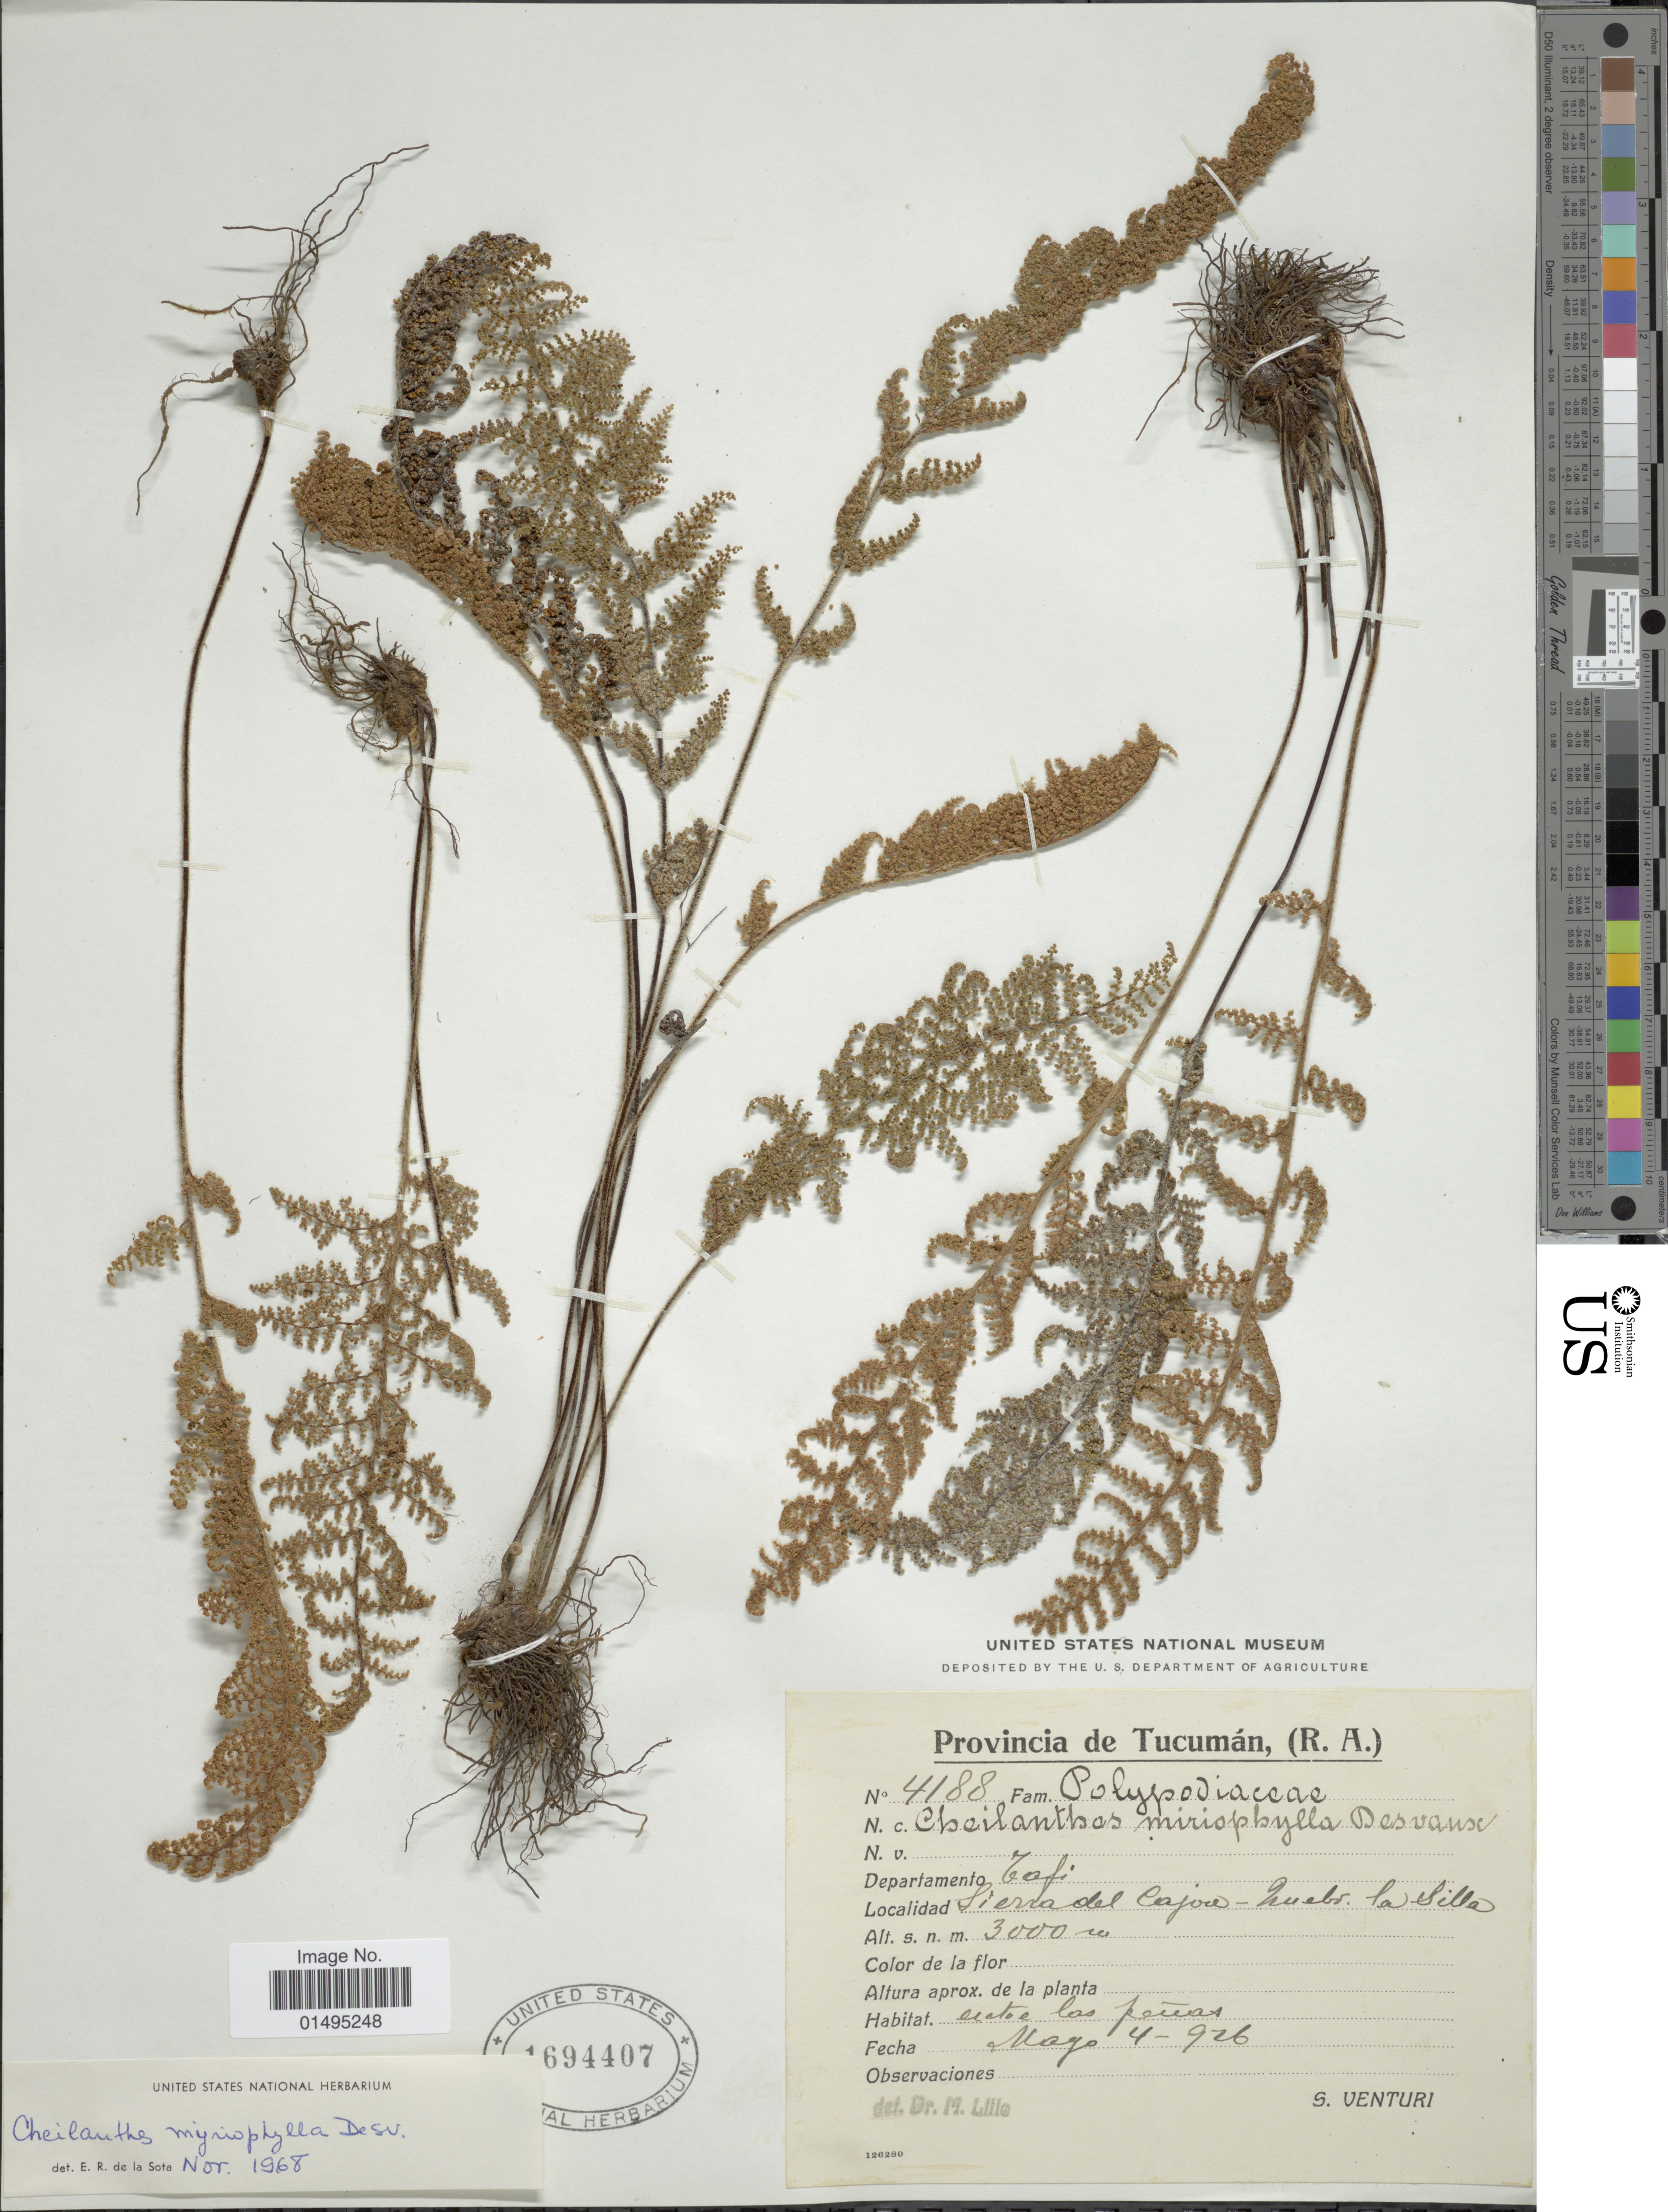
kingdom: Plantae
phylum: Tracheophyta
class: Polypodiopsida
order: Polypodiales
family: Pteridaceae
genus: Myriopteris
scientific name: Myriopteris myriophylla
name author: (Desv.) J. Sm.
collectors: S. Venturi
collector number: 4188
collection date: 1926-05-04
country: Argentina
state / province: Tucumán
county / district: Tafí Viejo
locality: Sierra del Cajón - Quebrada La Silla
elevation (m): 3000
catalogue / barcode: US 1694407